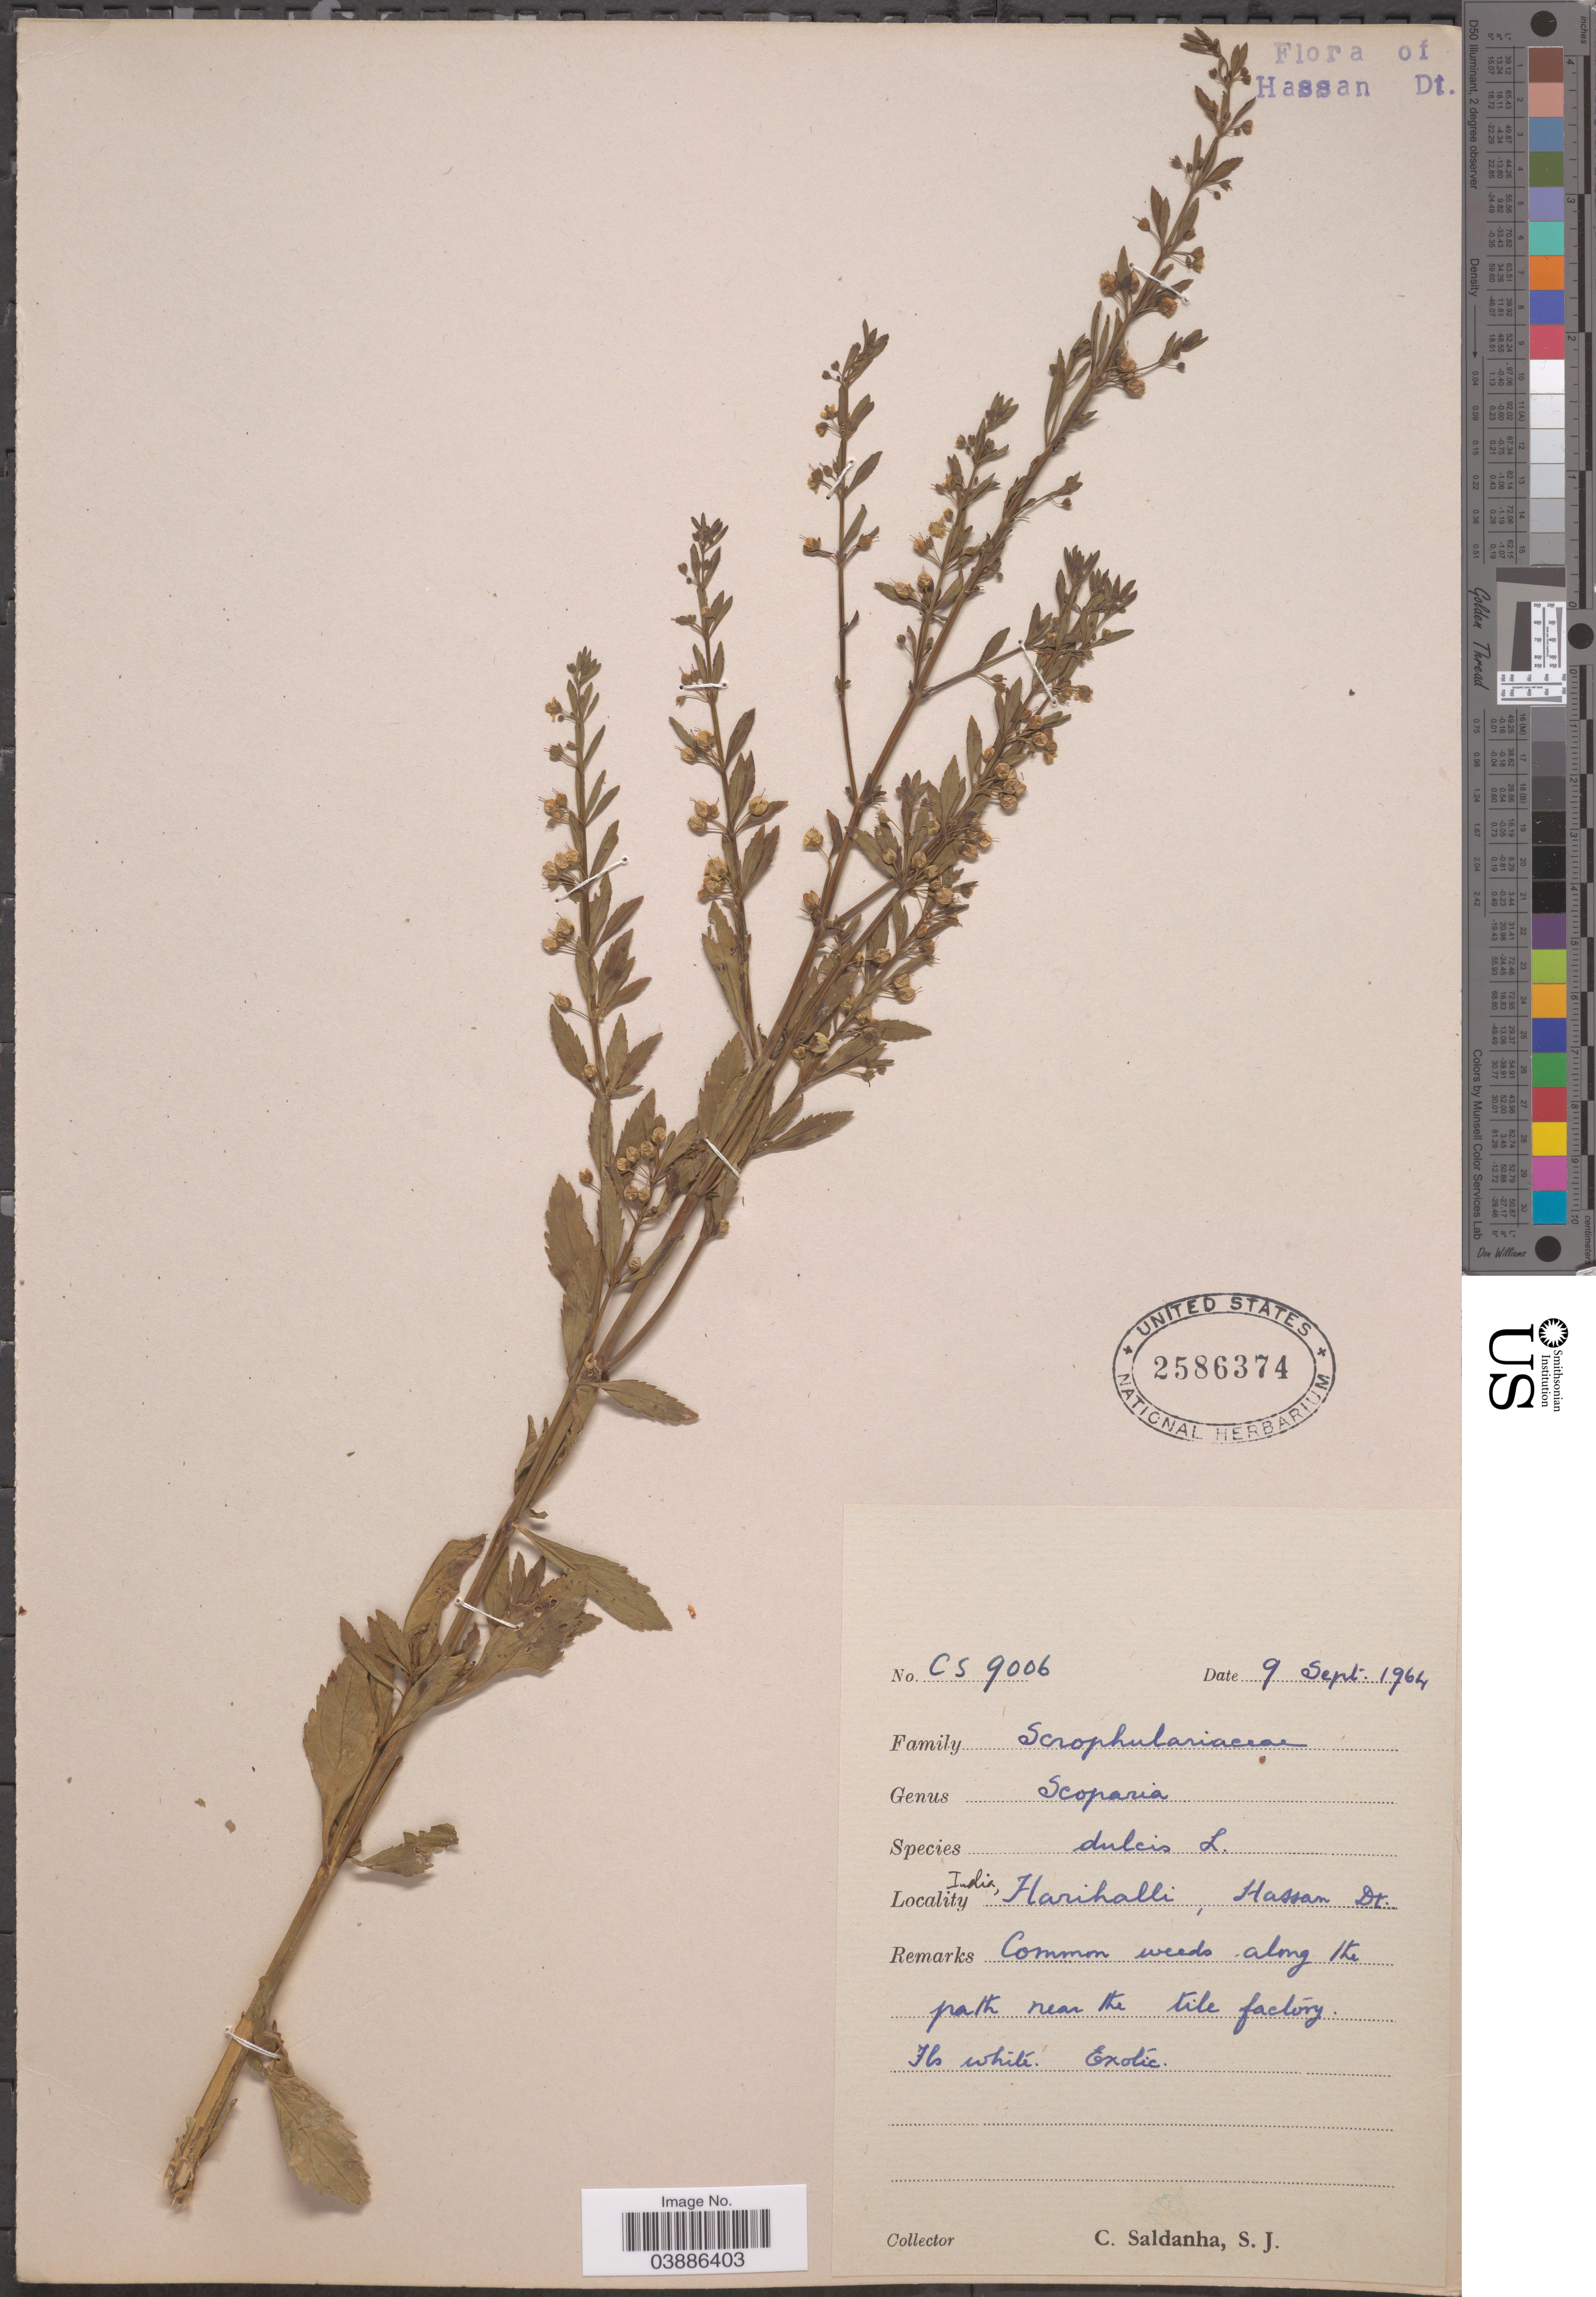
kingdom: Plantae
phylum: Tracheophyta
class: Magnoliopsida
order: Lamiales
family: Plantaginaceae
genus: Scoparia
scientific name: Scoparia dulcis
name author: L.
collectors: C. Saldanha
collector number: CS9006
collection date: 1964-09-09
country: India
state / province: Karnataka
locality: Harihalli, Hassan Dt.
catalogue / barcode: US 2586374